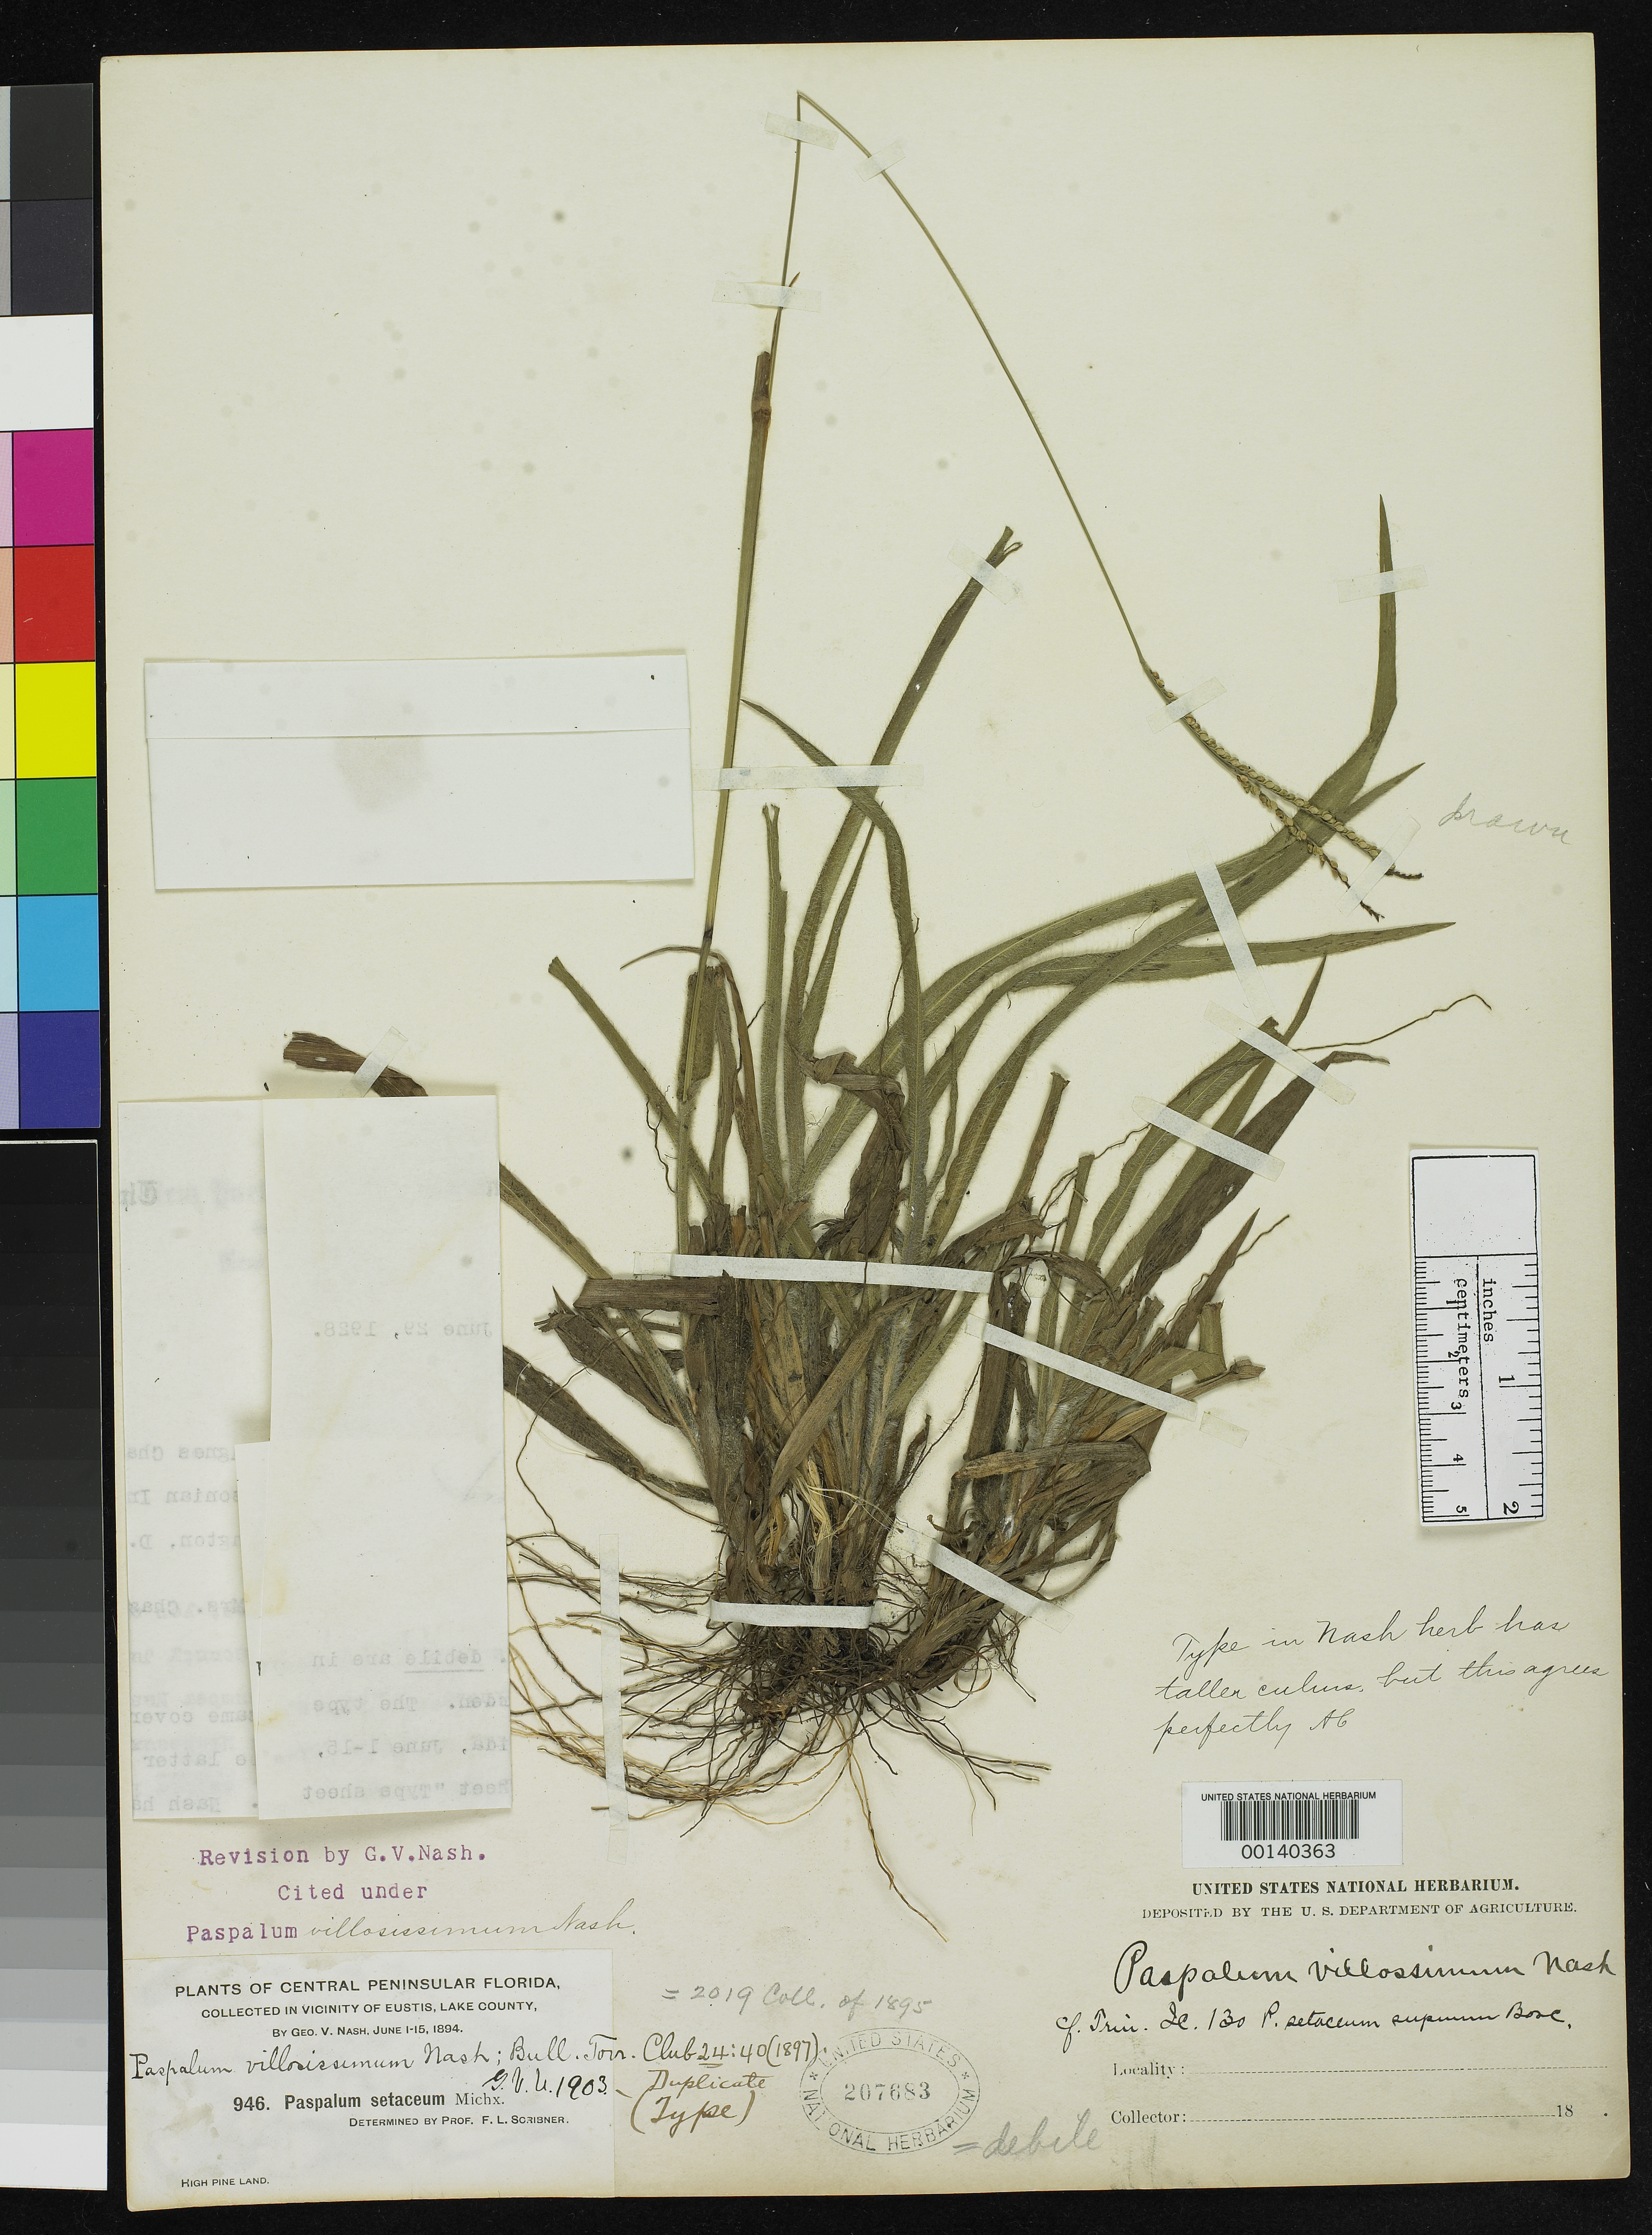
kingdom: Plantae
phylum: Tracheophyta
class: Liliopsida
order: Poales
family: Poaceae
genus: Paspalum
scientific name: Paspalum villosissimum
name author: Nash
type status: Isotype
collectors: G. V. Nash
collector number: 946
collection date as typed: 01 Jun 1894 to 15 Jun 1894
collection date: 1894-06-01/1894-06-15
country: United States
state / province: Florida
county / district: Lake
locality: Near Eustis.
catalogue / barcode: US 207683